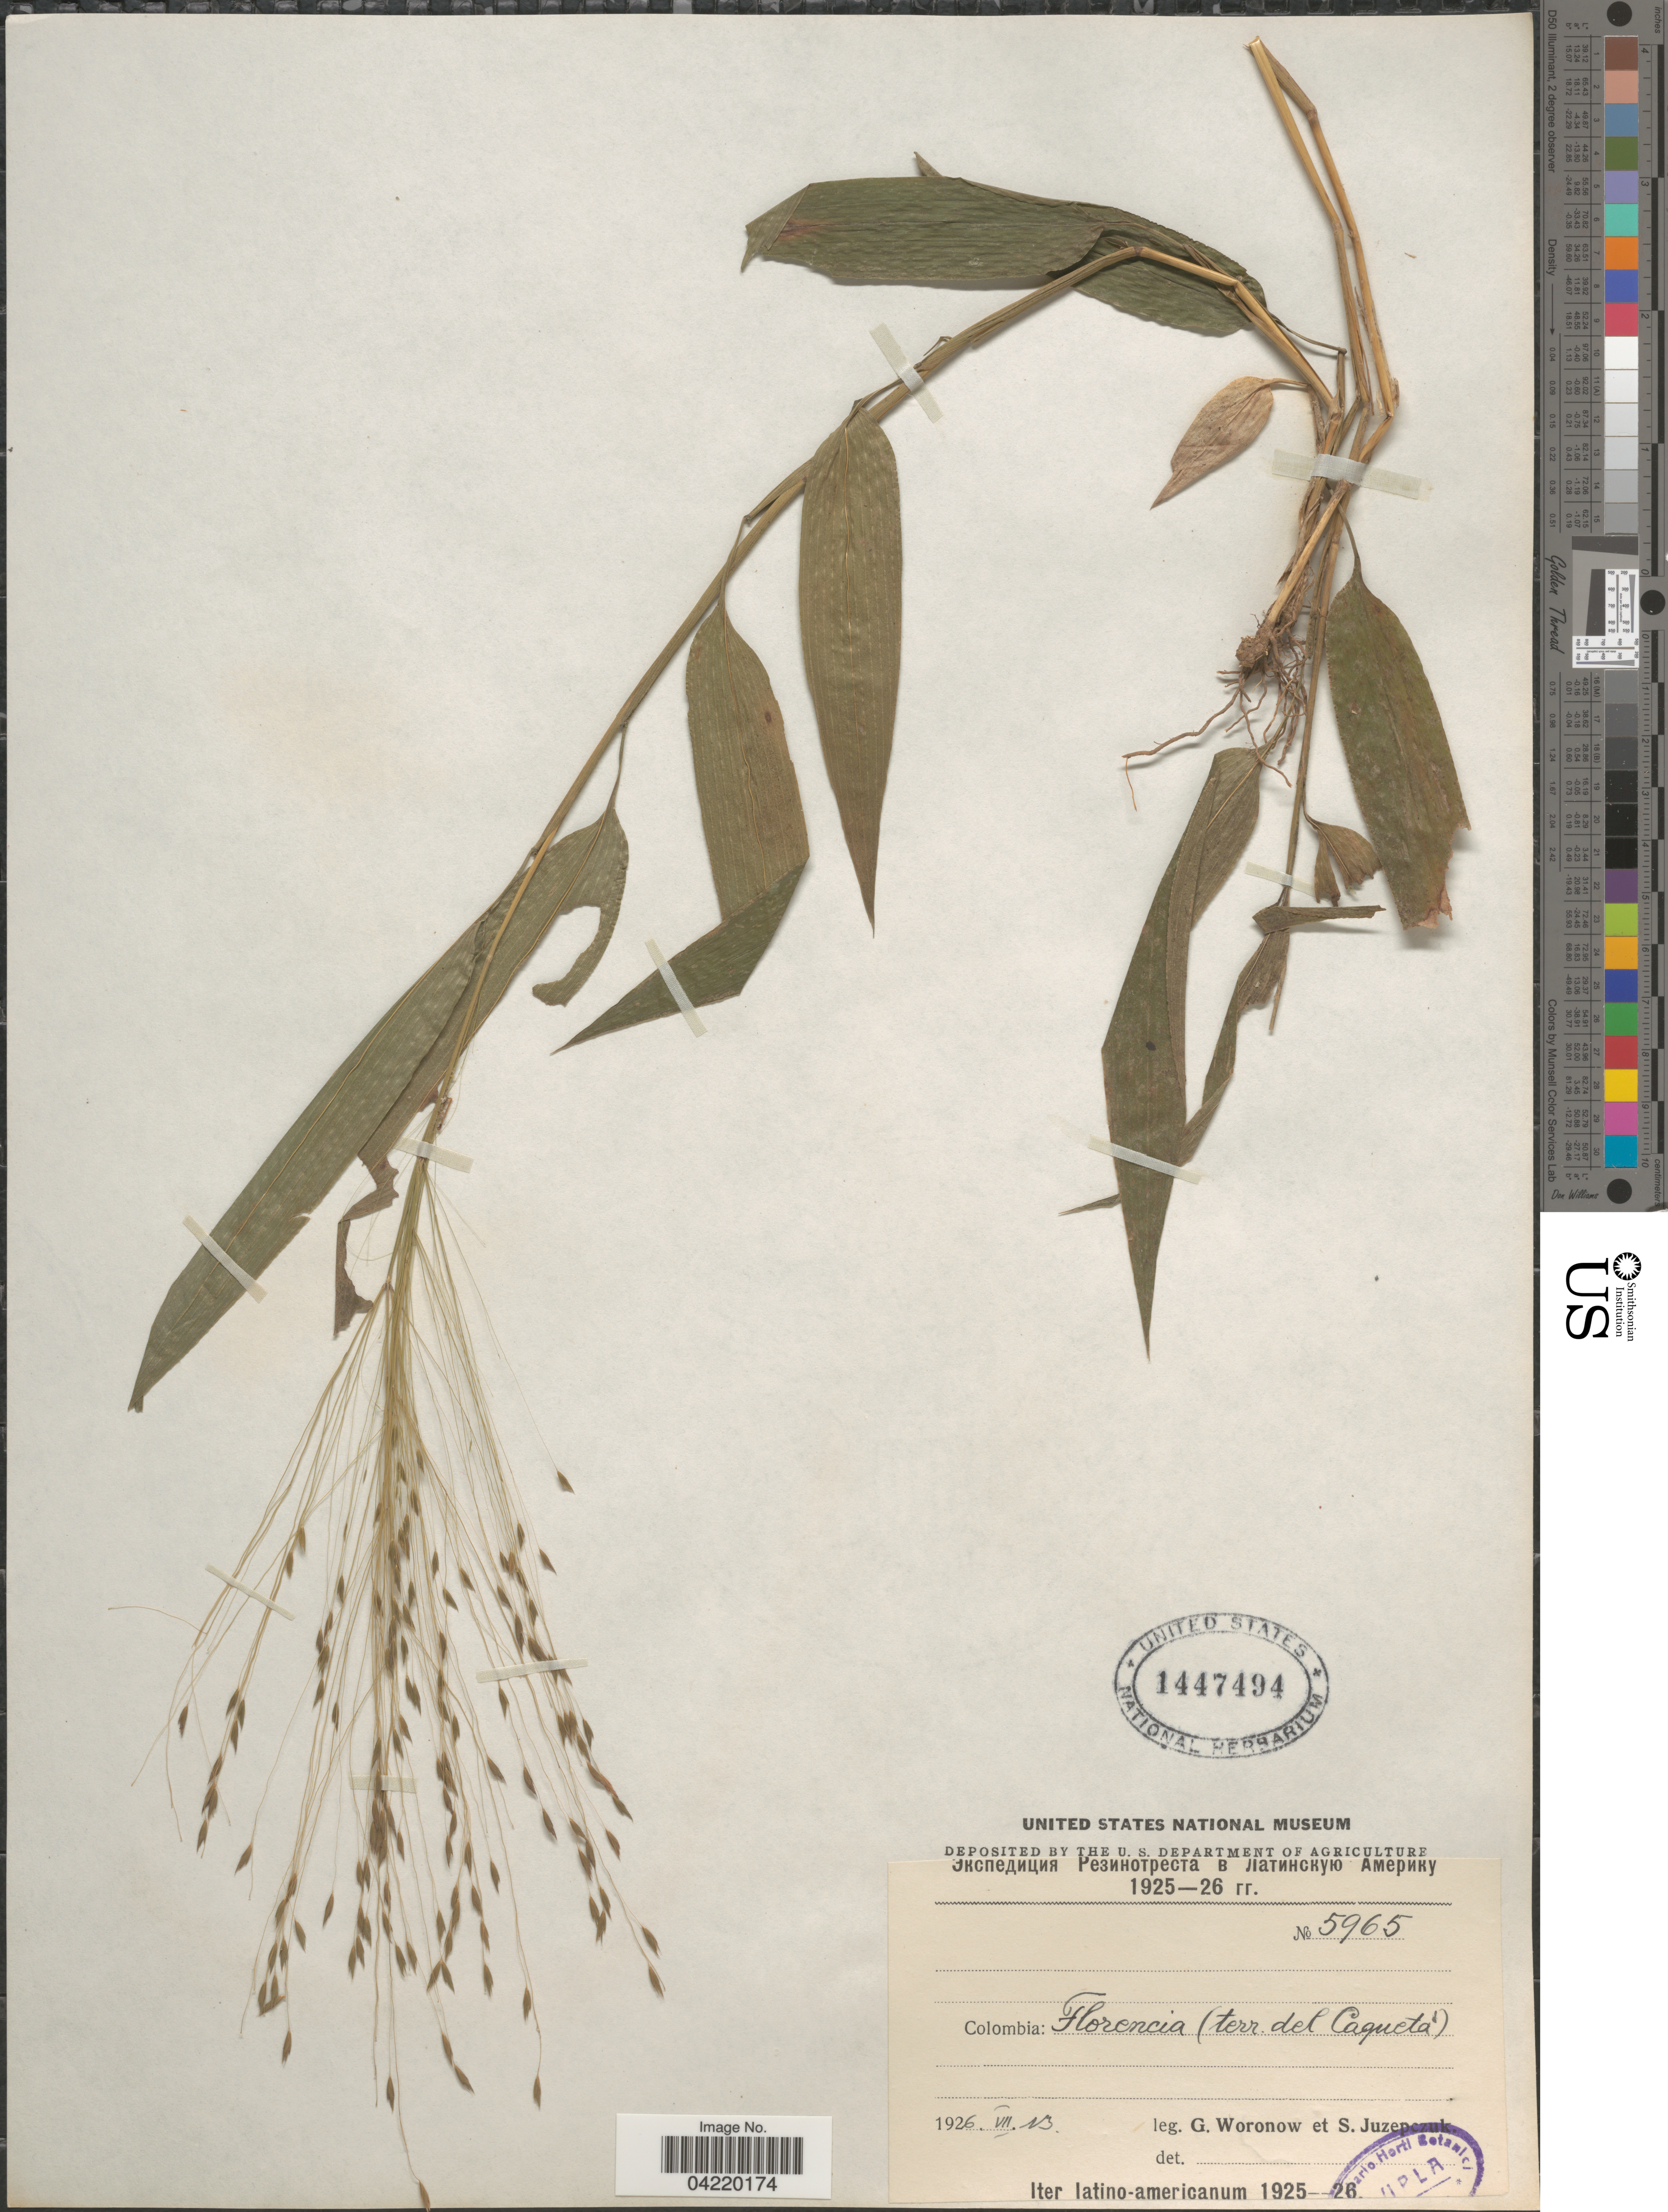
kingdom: Plantae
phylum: Tracheophyta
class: Liliopsida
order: Poales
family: Poaceae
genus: Orthoclada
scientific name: Orthoclada laxa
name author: P. Beauv.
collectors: G. Woronow & S. V. Juzepczuk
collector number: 5965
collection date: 1926-07-13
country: Colombia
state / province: Caquetá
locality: Florencia (terr. del Caquetá). Iter latino-americanum 1925-26.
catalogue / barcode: US 1447494